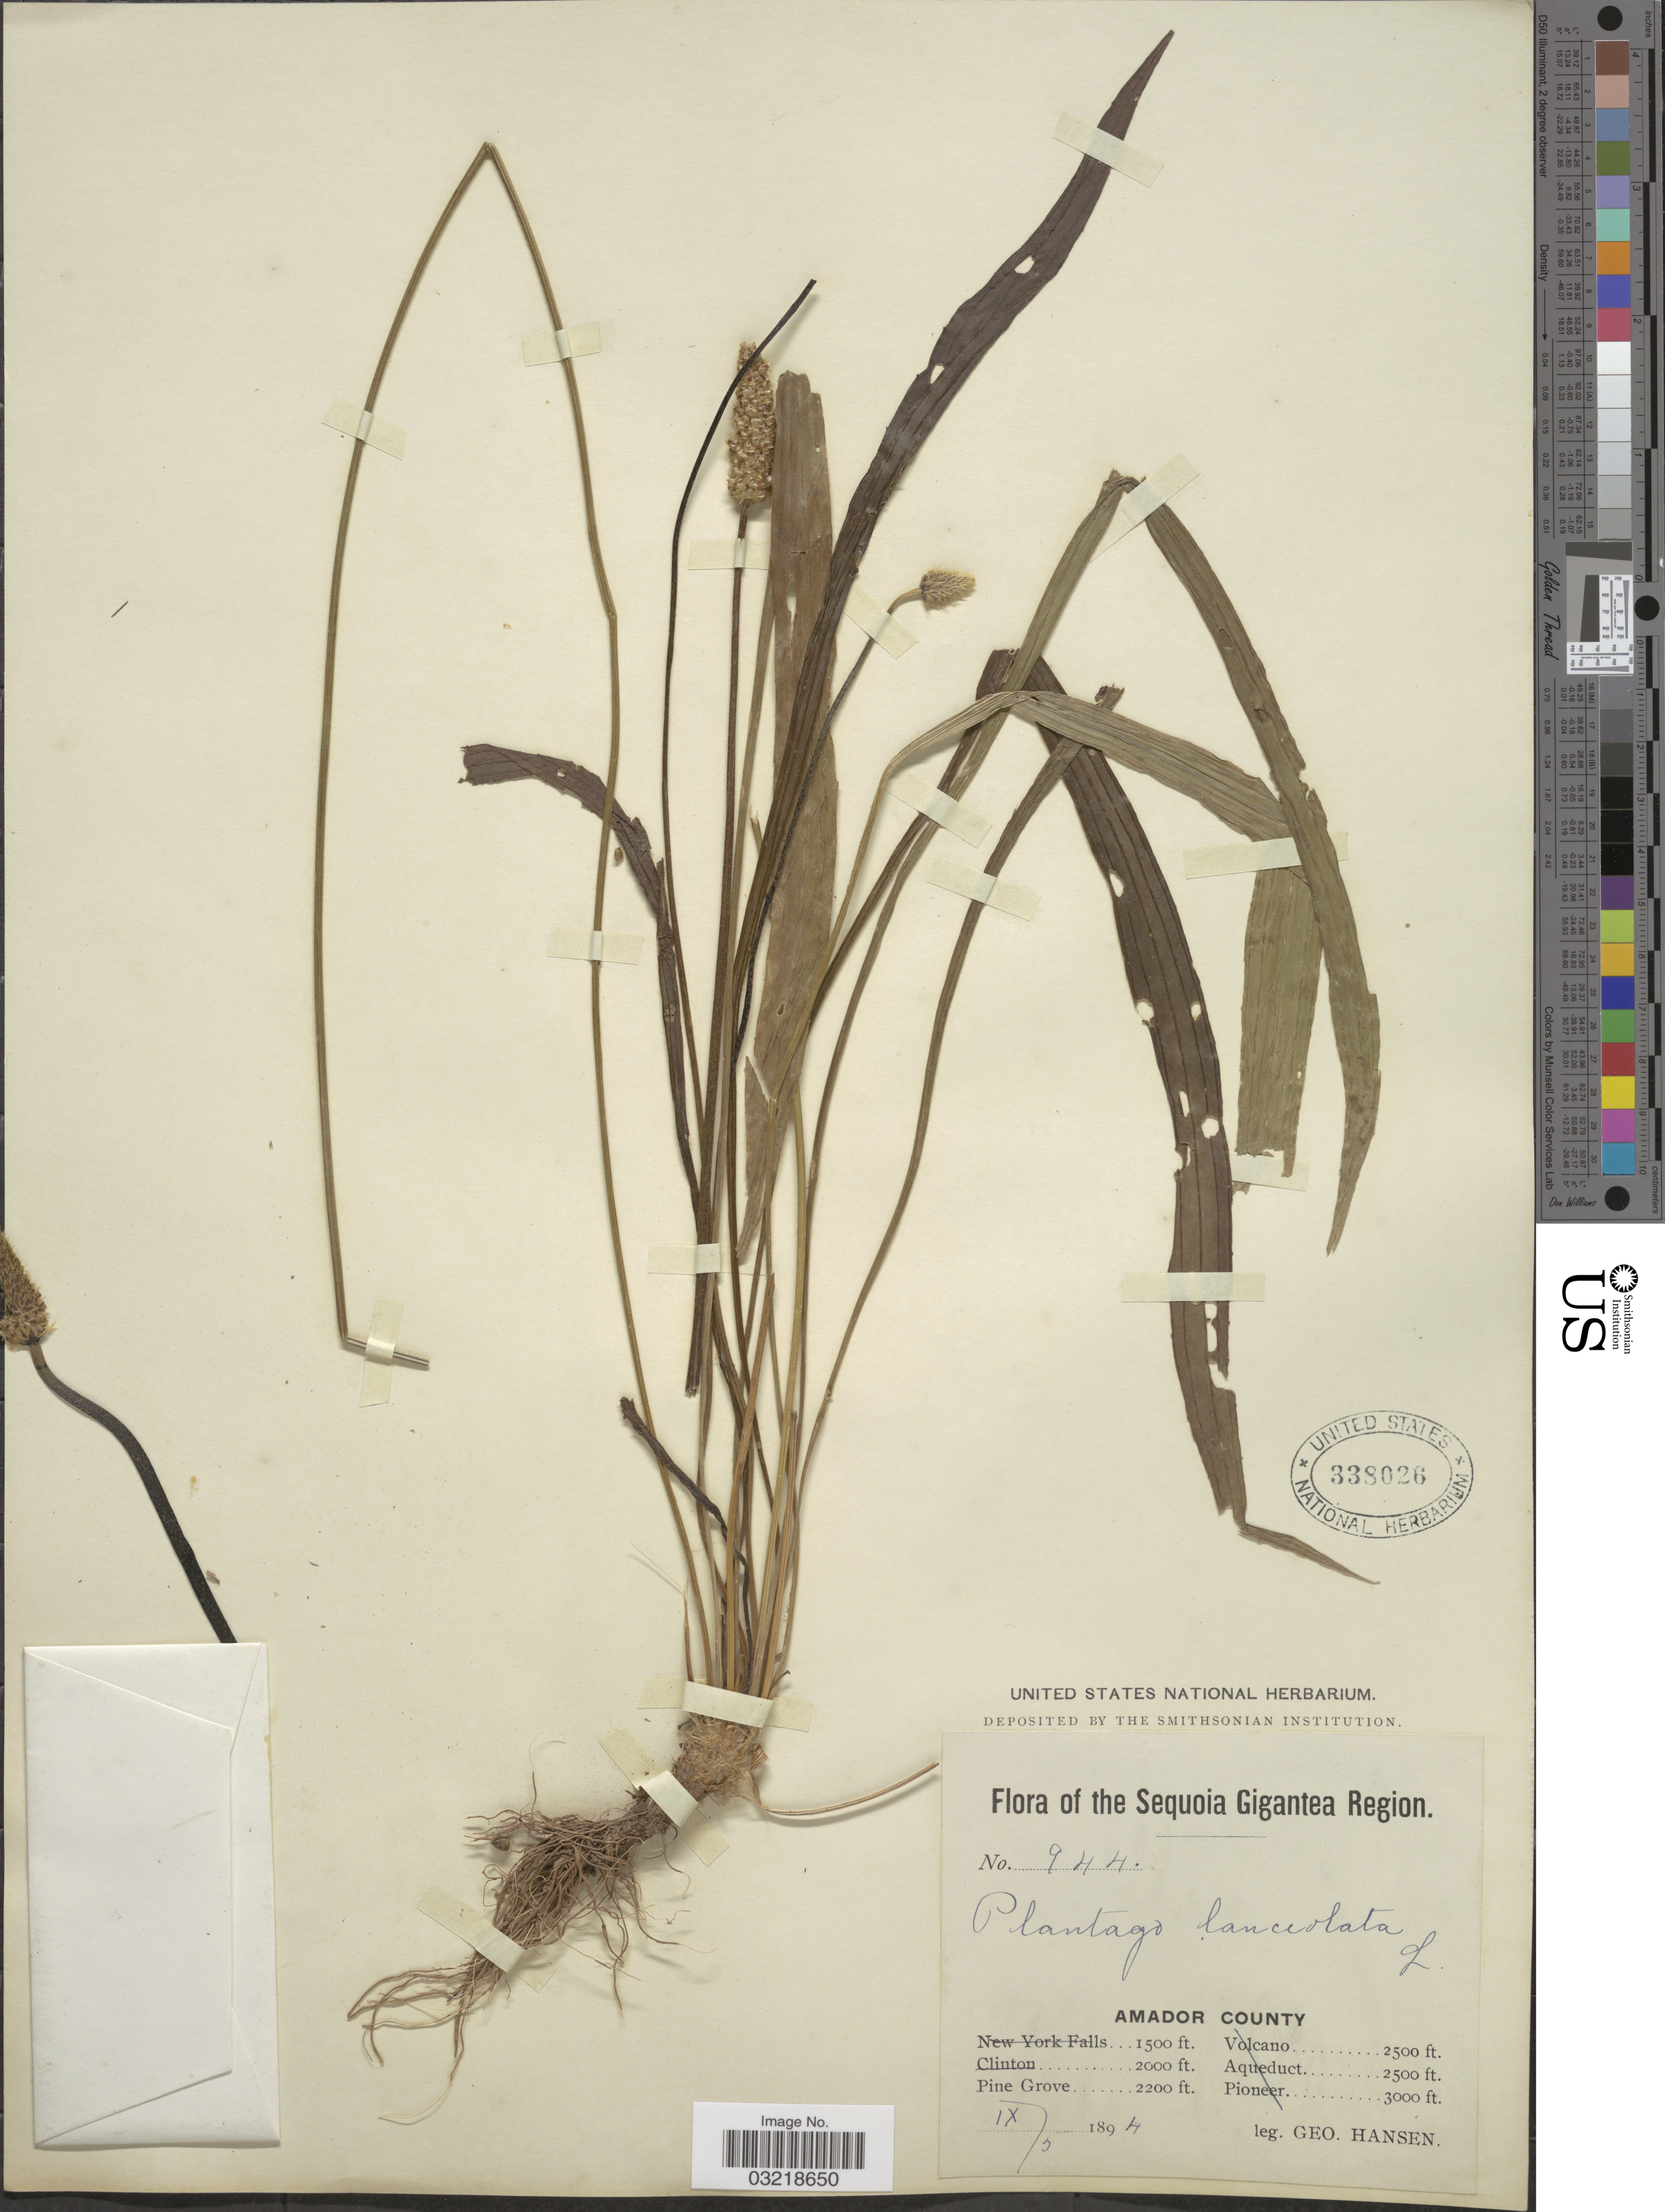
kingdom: Plantae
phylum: Tracheophyta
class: Magnoliopsida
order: Lamiales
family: Plantaginaceae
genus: Plantago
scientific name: Plantago lanceolata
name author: L.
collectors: G. Hansen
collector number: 944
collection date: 1894-09-05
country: United States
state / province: California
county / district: Amador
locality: Sequoia Gigantea Region. Amador County. Pine Grove.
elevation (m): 671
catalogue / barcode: US 338026